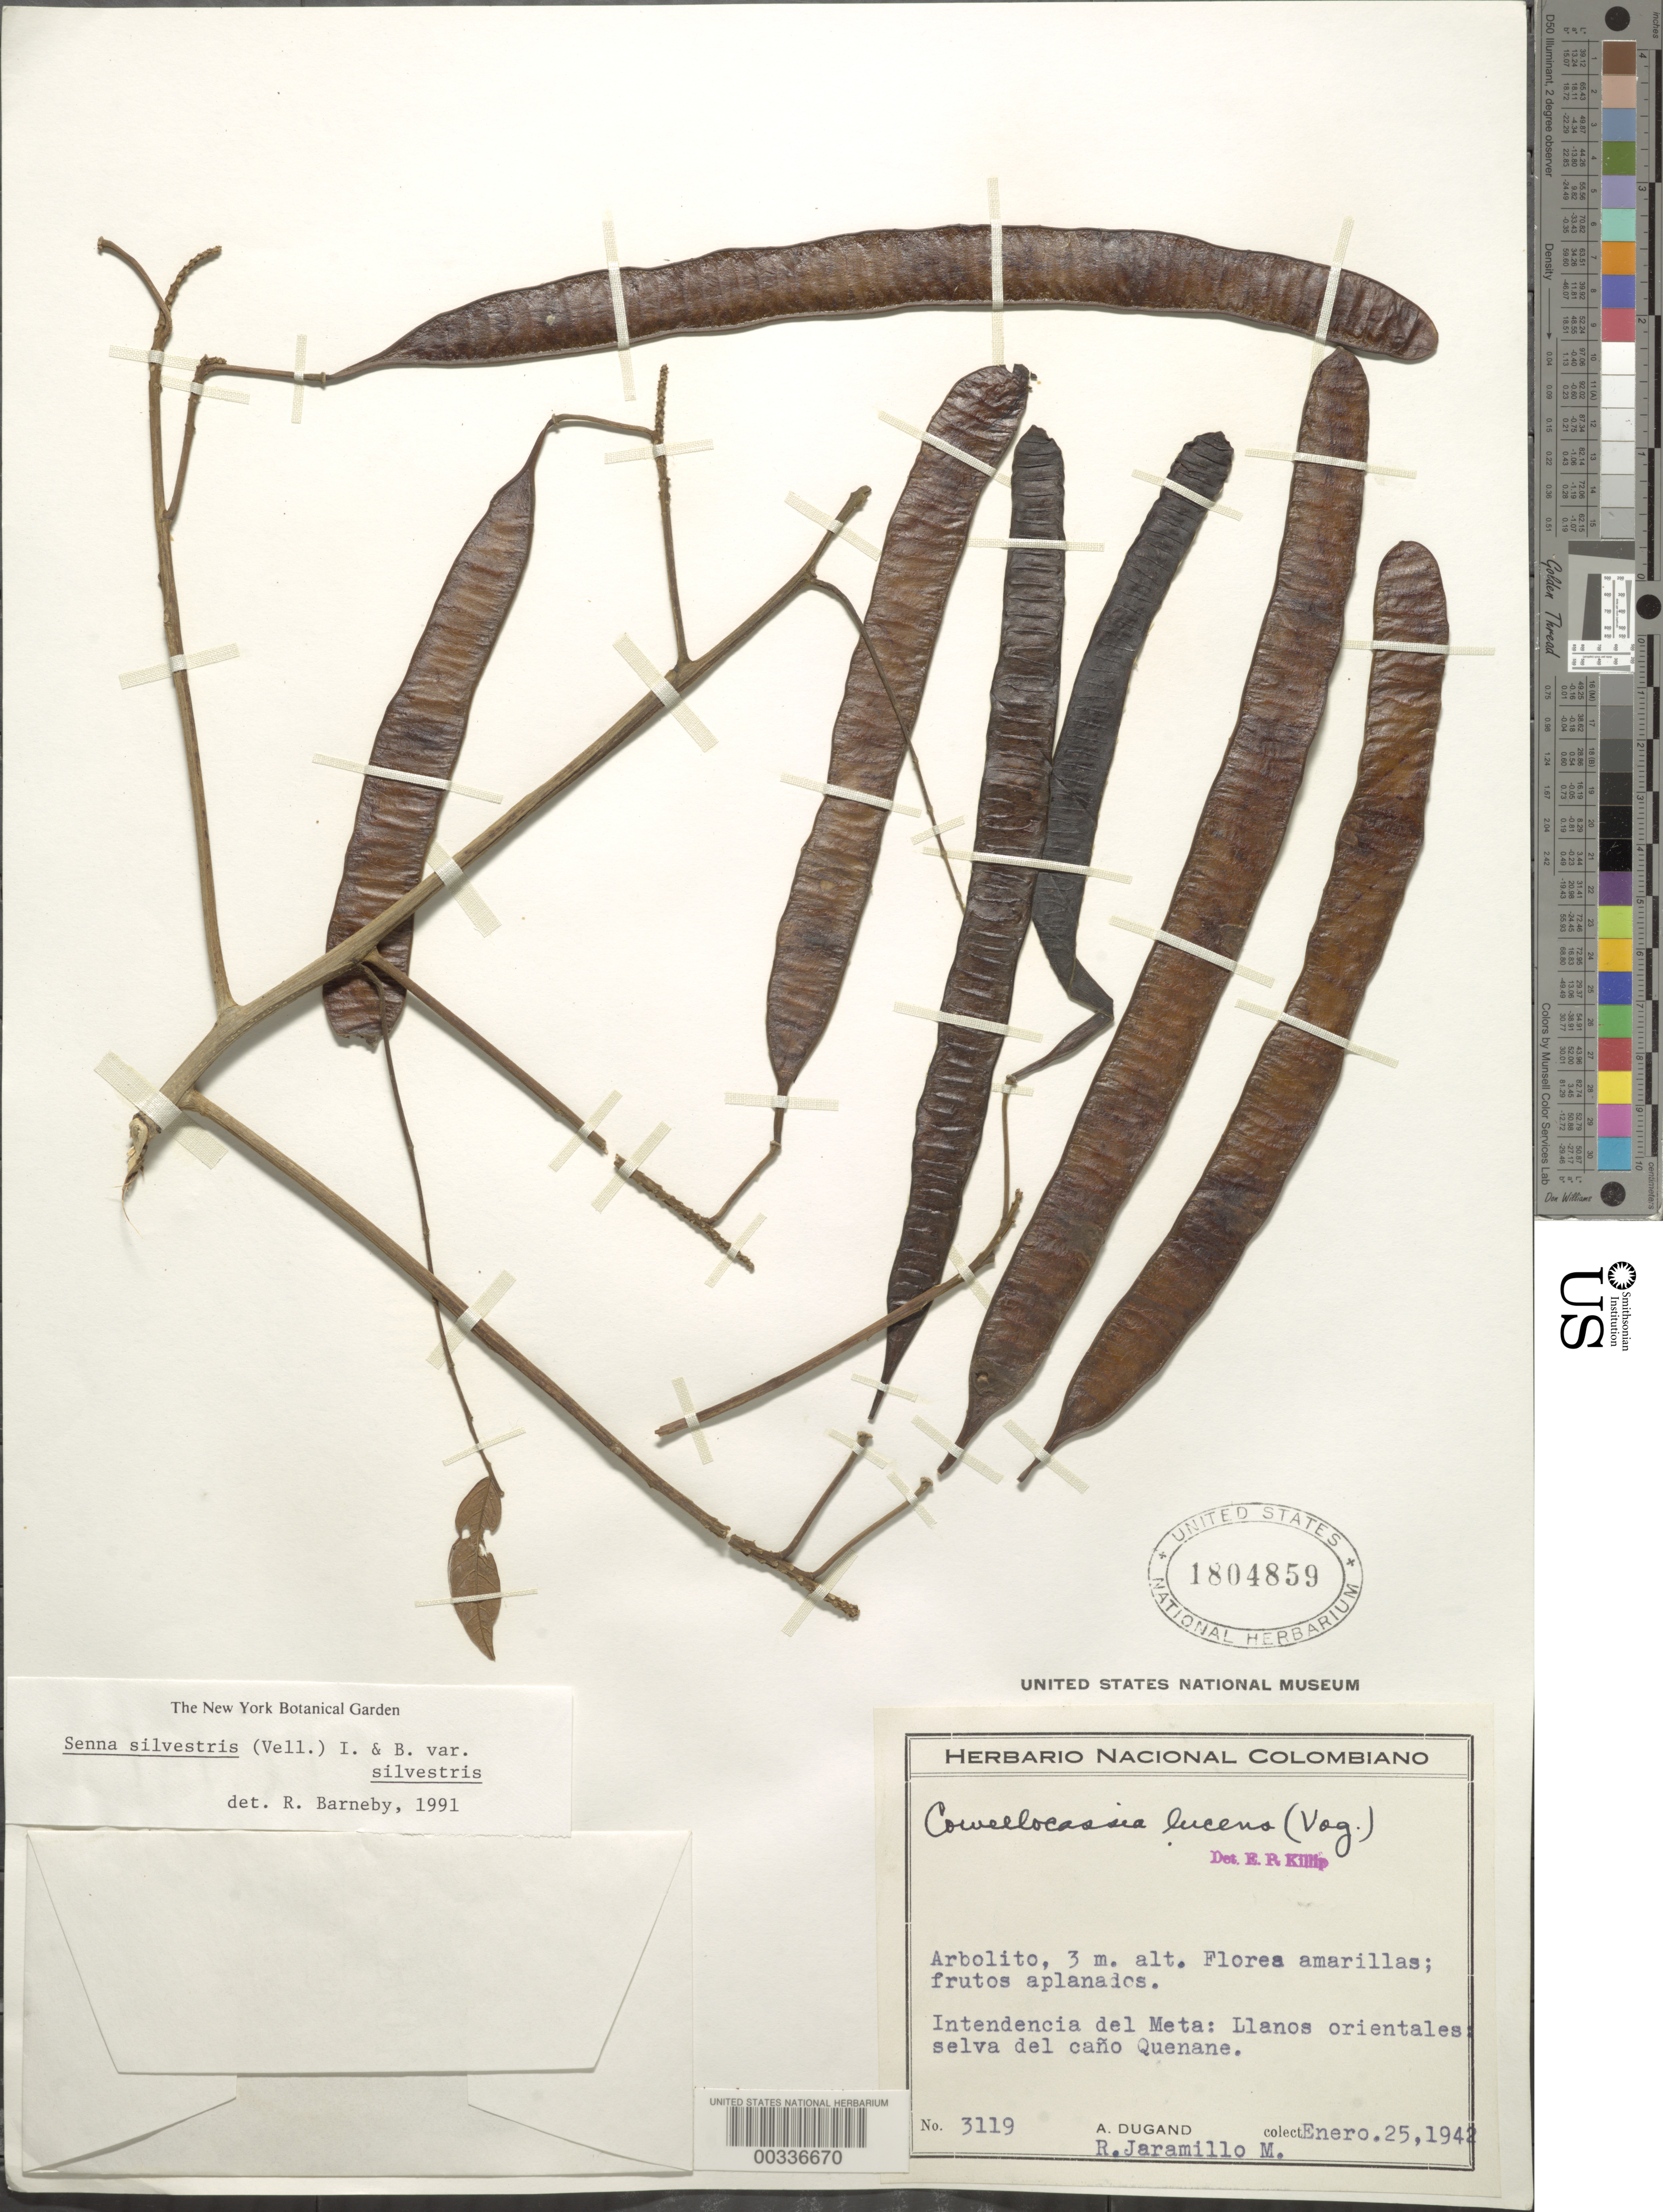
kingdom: Plantae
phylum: Tracheophyta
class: Magnoliopsida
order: Fabales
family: Fabaceae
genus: Senna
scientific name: Senna silvestris var. silvestris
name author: (Vell.) H.S. Irwin & Barneby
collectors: A. Dugand G. & R. Jaramillo M.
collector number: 3119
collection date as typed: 25 Jan 1942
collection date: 1942-01-25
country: Colombia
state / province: Meta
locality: Llanos orietales; forest of the Caño Quenane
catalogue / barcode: US 1804859